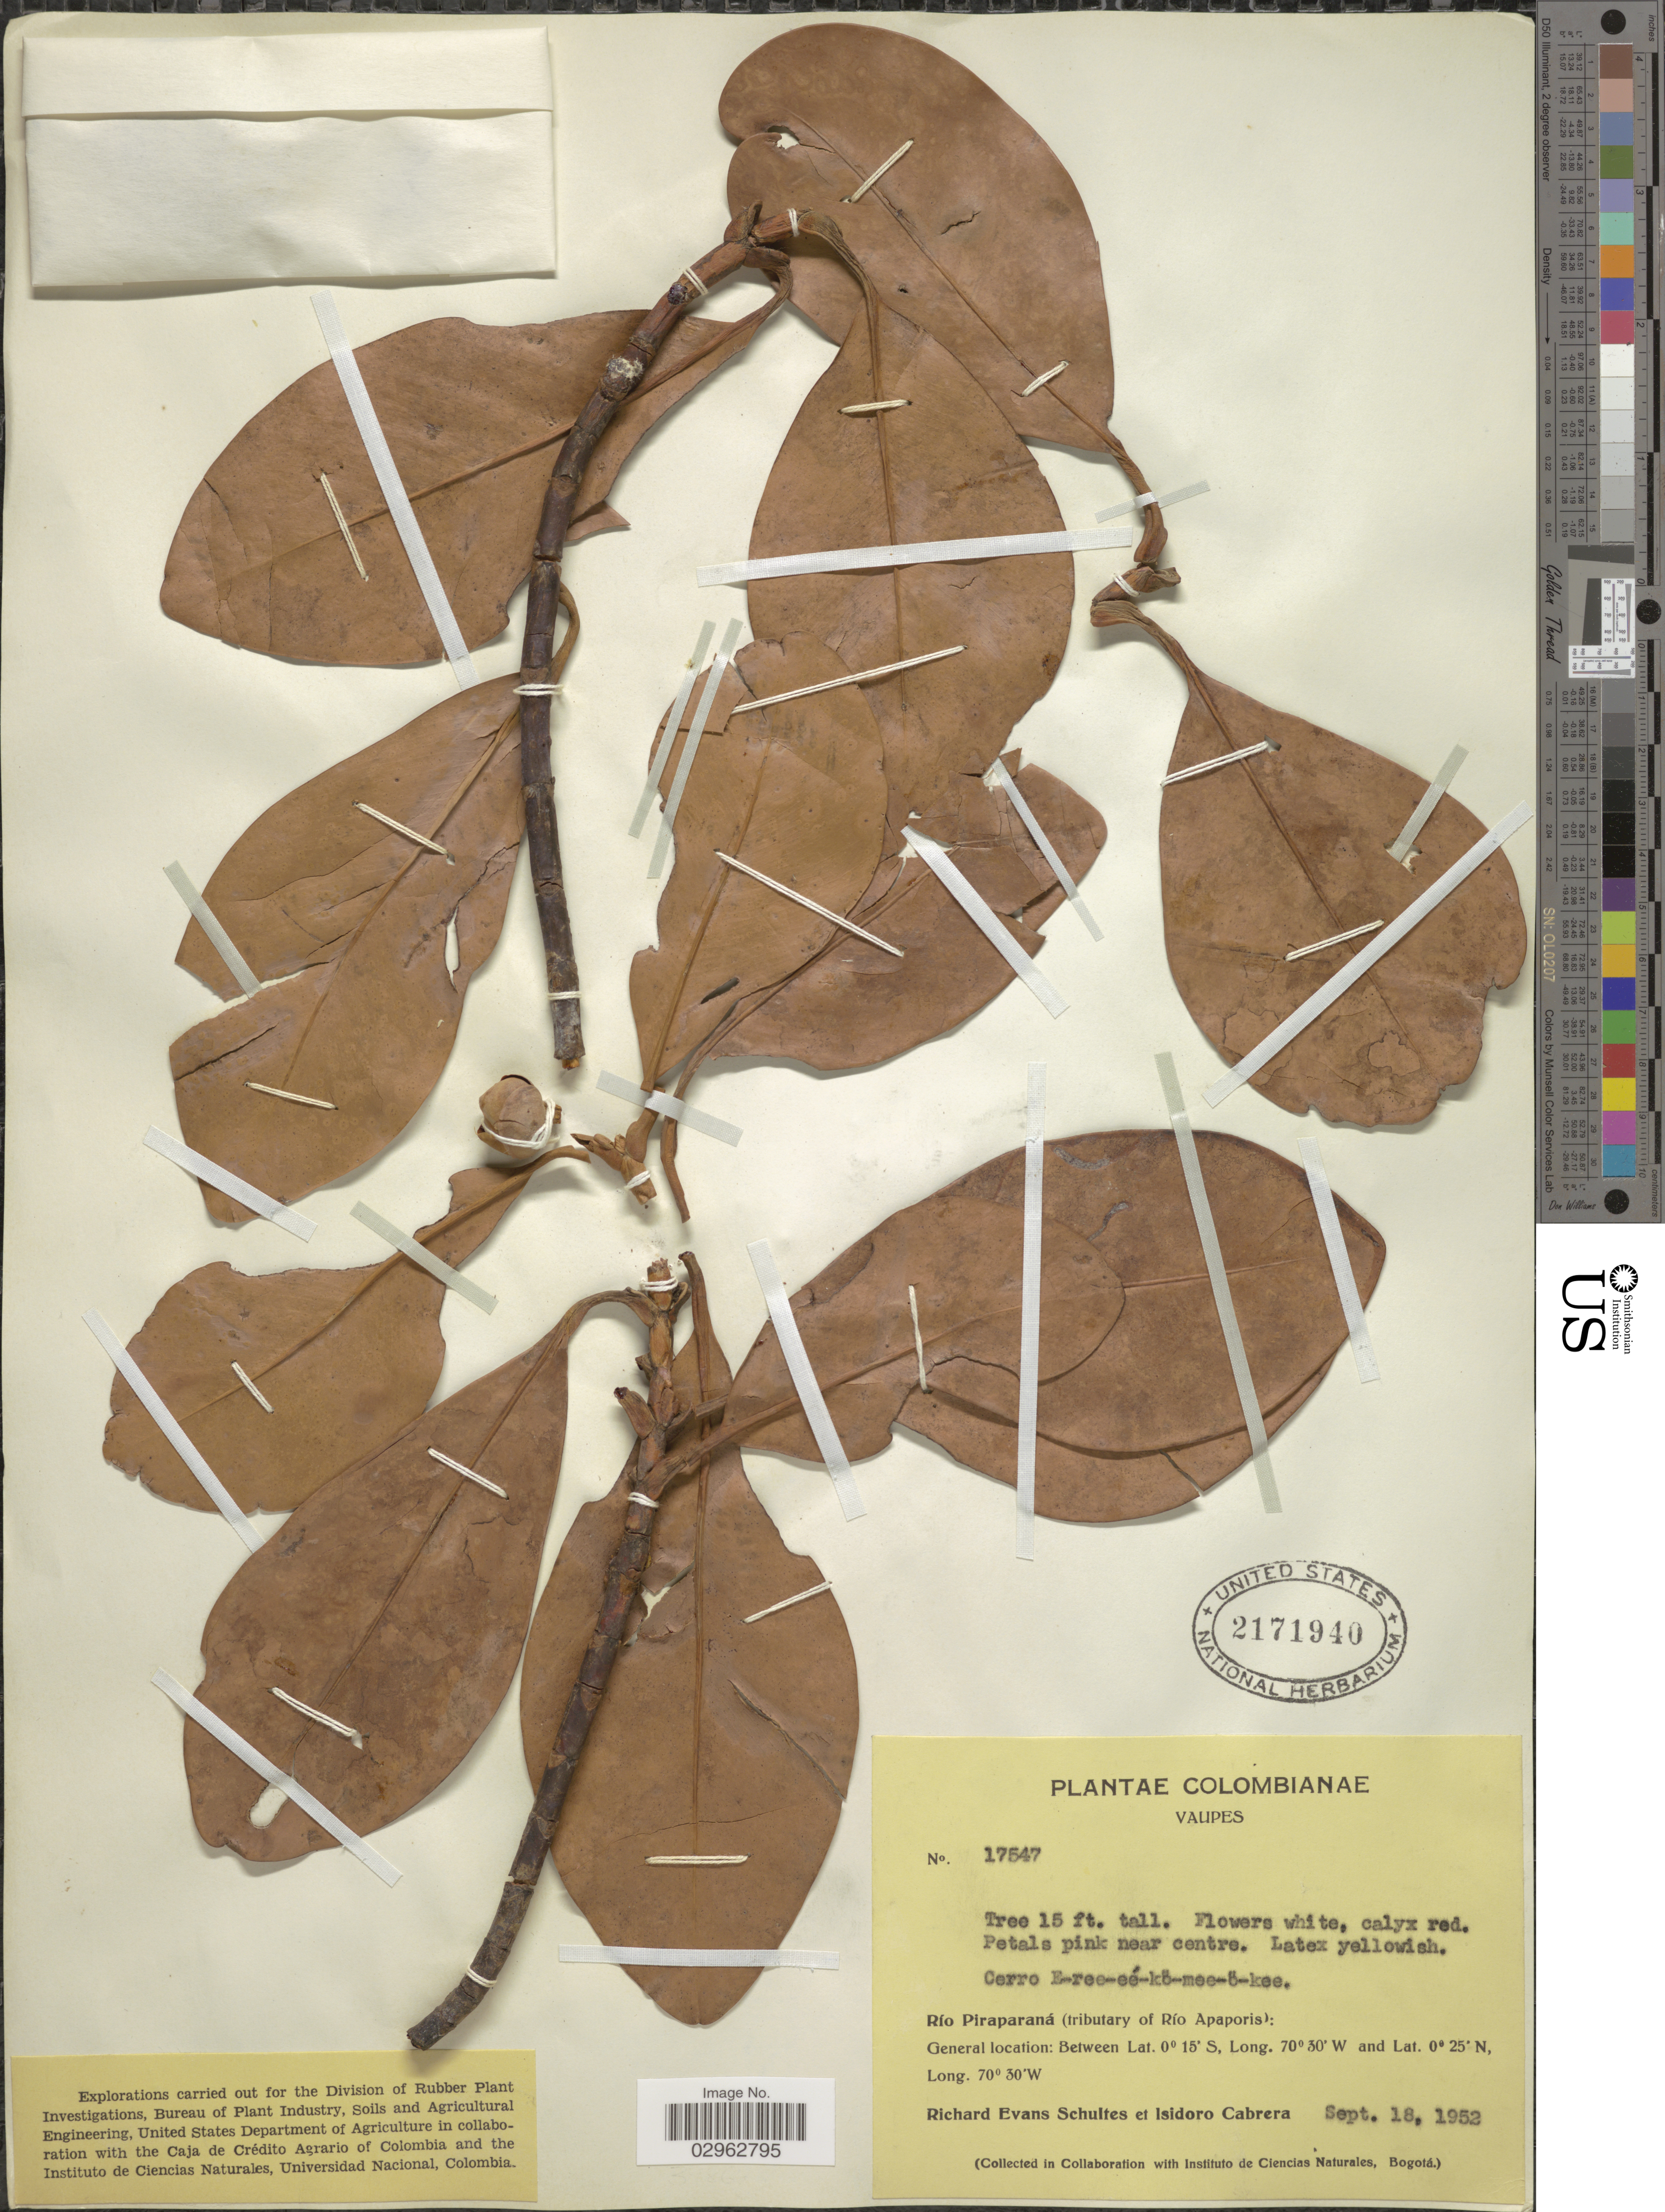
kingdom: Plantae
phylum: Tracheophyta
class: Magnoliopsida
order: Malpighiales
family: Clusiaceae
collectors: R. E. Schultes & I. Cabrera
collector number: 17547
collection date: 1952-09-18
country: Colombia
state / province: Vaupés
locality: Cerro E-ree-eé-kö-mee-ö-kee. Río Piraparaná (tributary of Río Apaporis).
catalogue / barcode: US 2171940